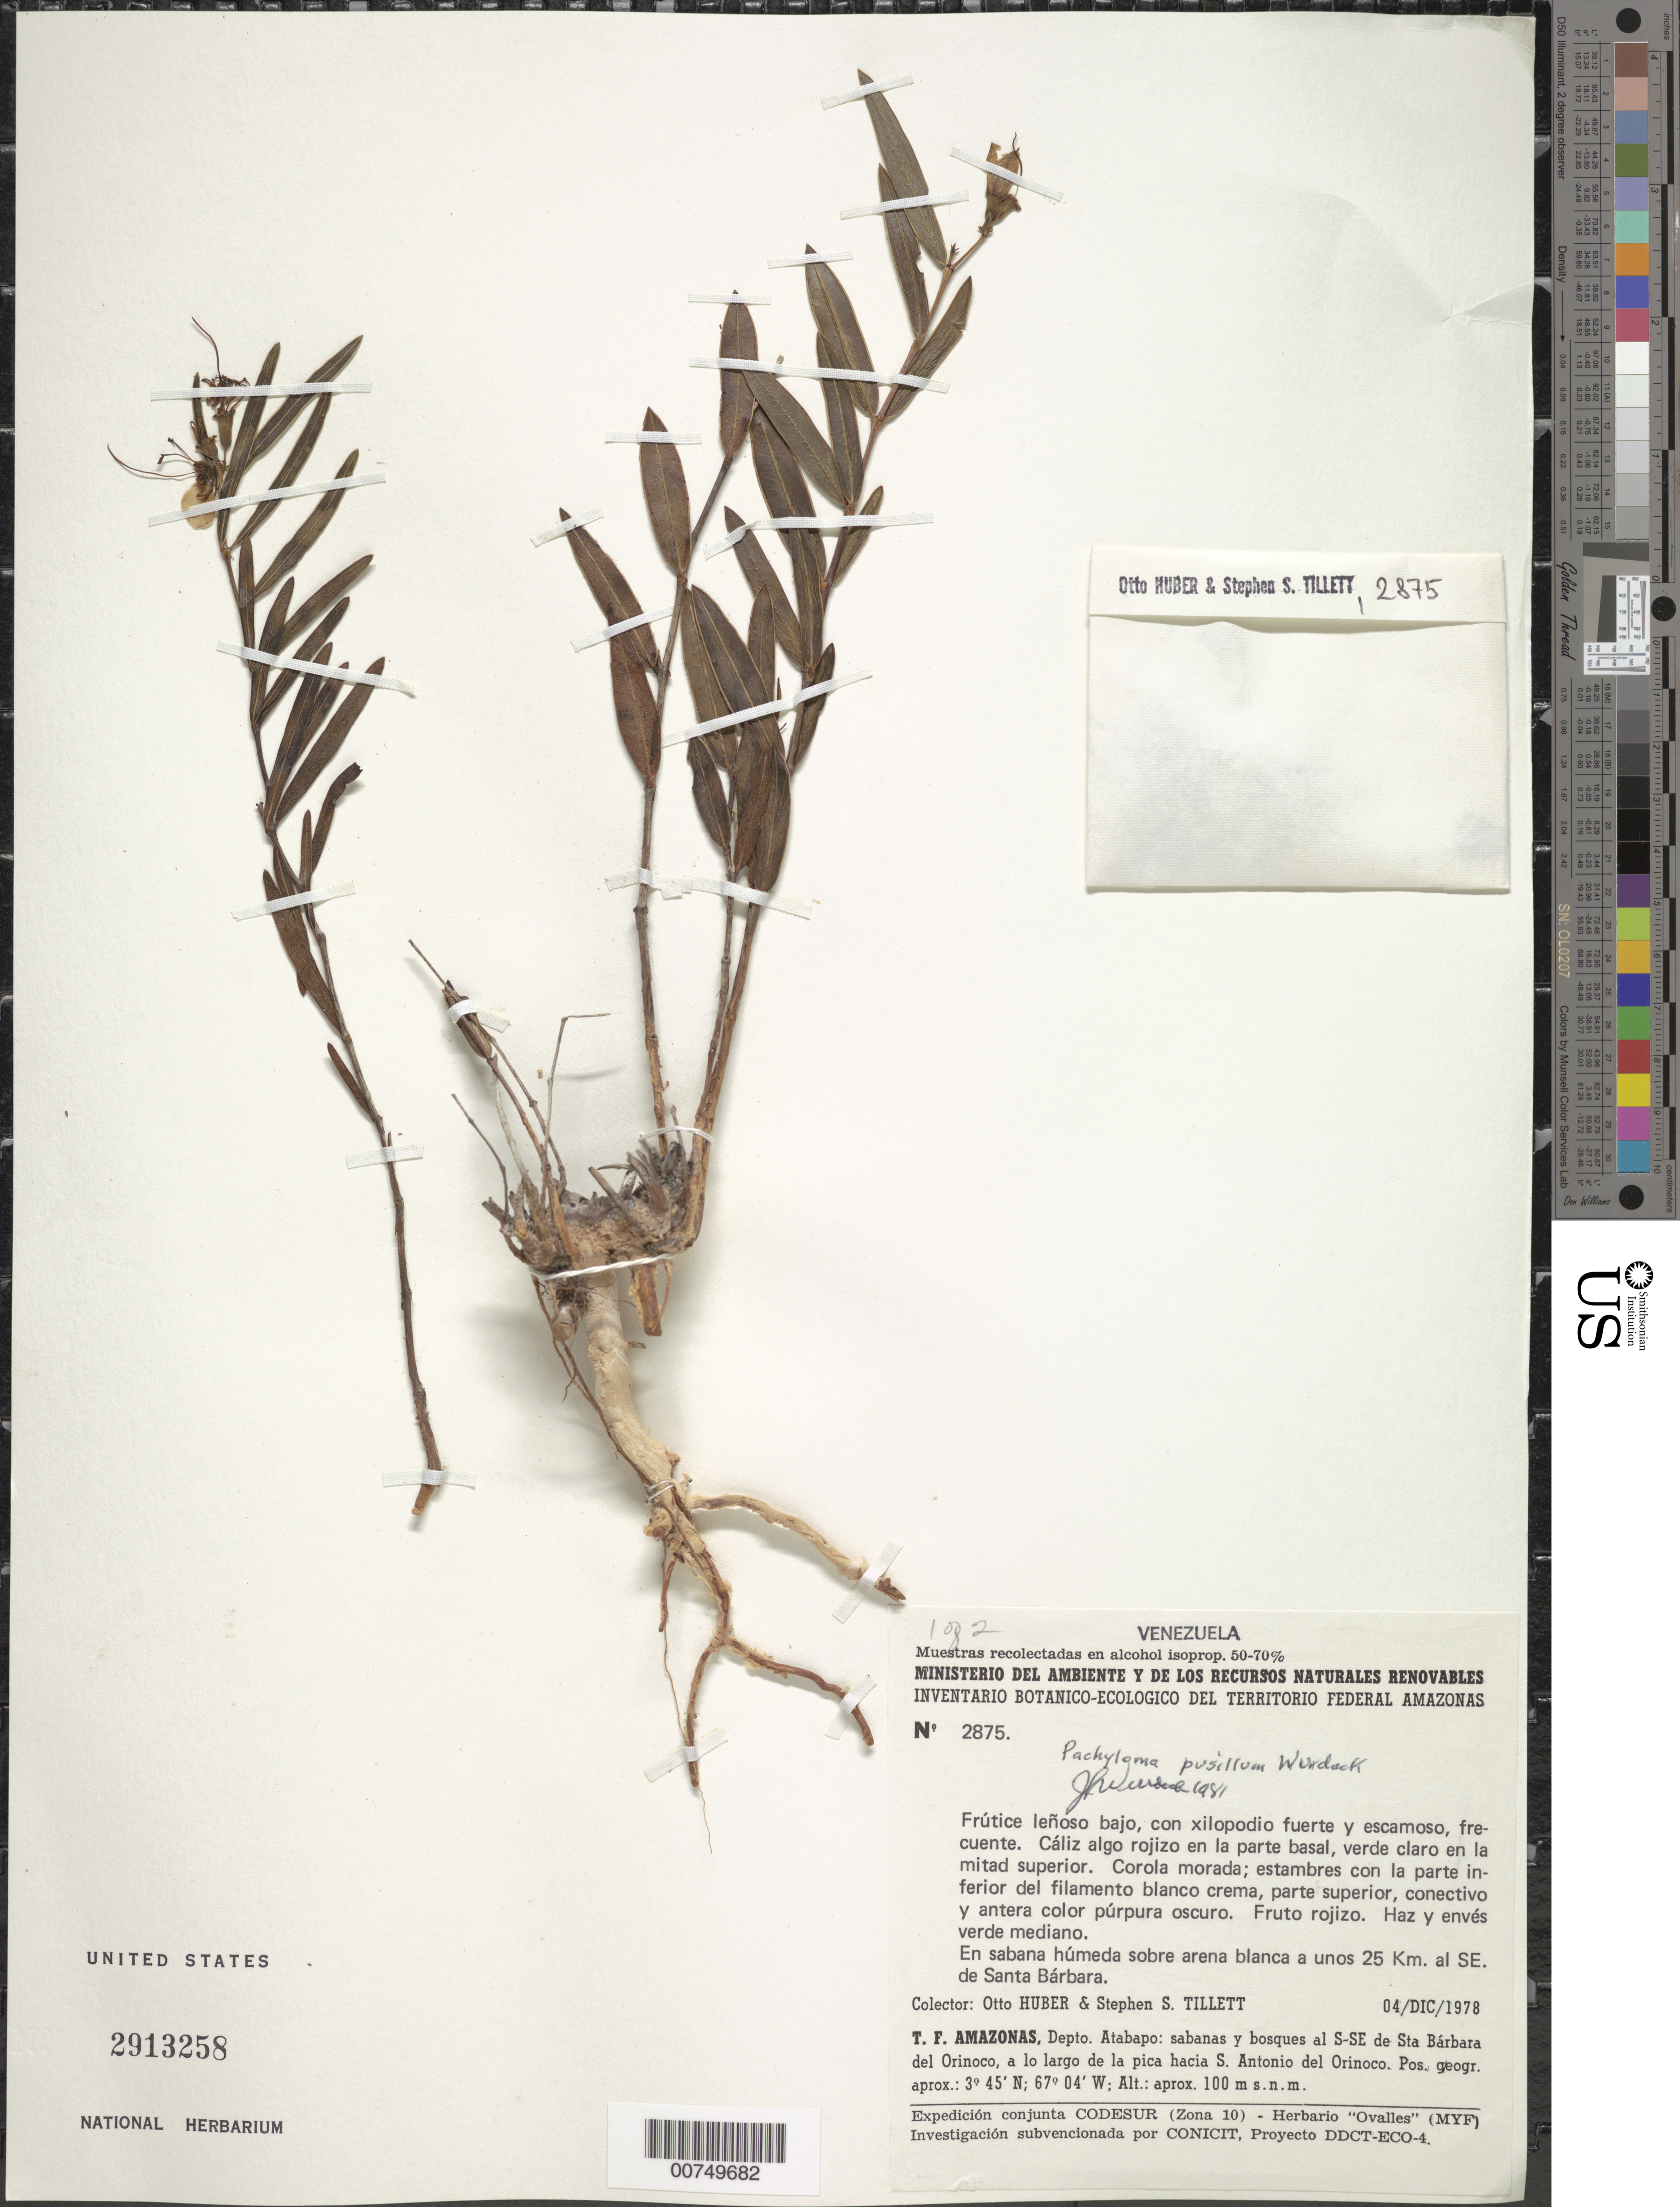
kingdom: Plantae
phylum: Tracheophyta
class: Magnoliopsida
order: Myrtales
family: Melastomataceae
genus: Pachyloma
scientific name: Pachyloma pusillum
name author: Wurdack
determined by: Wurdack, John J., (US), US (UNITED STATES)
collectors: O. Huber & S. S. Tillett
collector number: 2875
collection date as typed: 4-Dec-78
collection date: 1978-12-04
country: Venezuela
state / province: Amazonas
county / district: Atabapo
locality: Sta. Barbara del Orinoco, 25 km al SE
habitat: Sabana humda sobre arena blanca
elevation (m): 100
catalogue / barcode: US 2913258